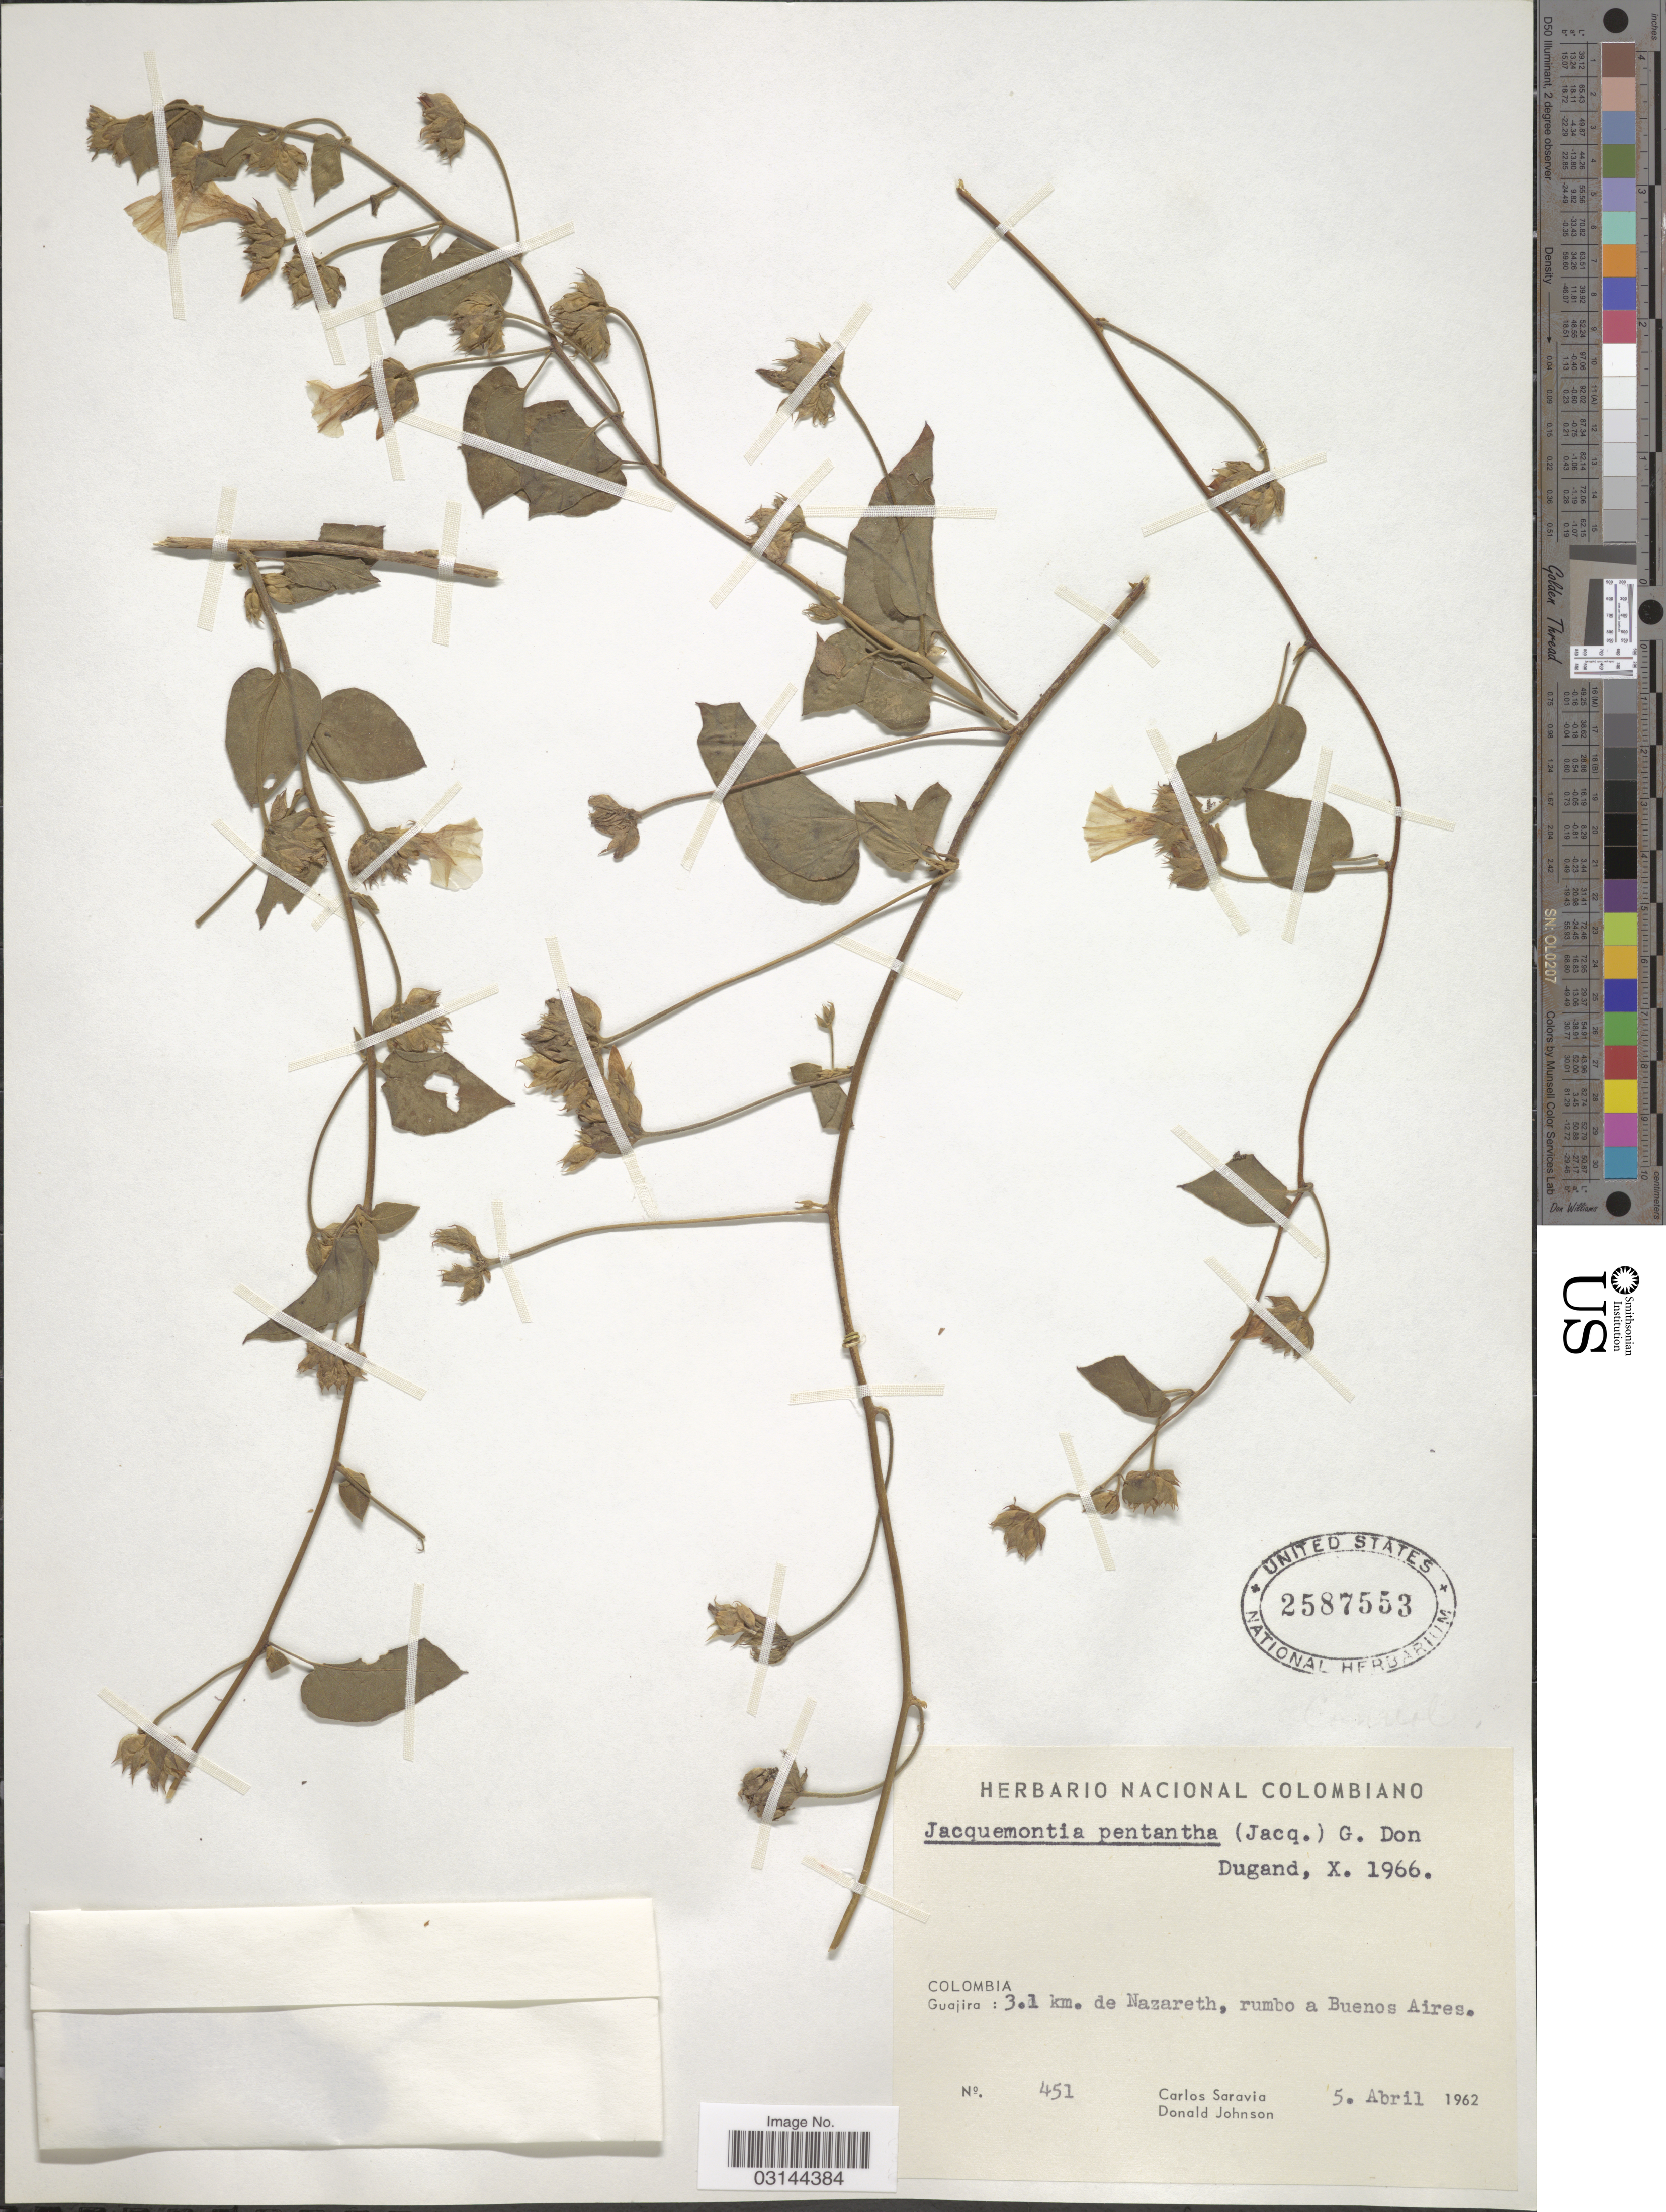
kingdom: Plantae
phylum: Tracheophyta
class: Magnoliopsida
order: Solanales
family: Convolvulaceae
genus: Jacquemontia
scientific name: Jacquemontia pentanthos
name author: (Jacq.) G. Don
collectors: C. Saravia & D. Johnson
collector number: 451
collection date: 1962-04-05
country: Colombia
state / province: La Guajira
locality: Guajira: 3.1 km. de Nazareth, rumbo a Buenos Aires.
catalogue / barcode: US 2587553